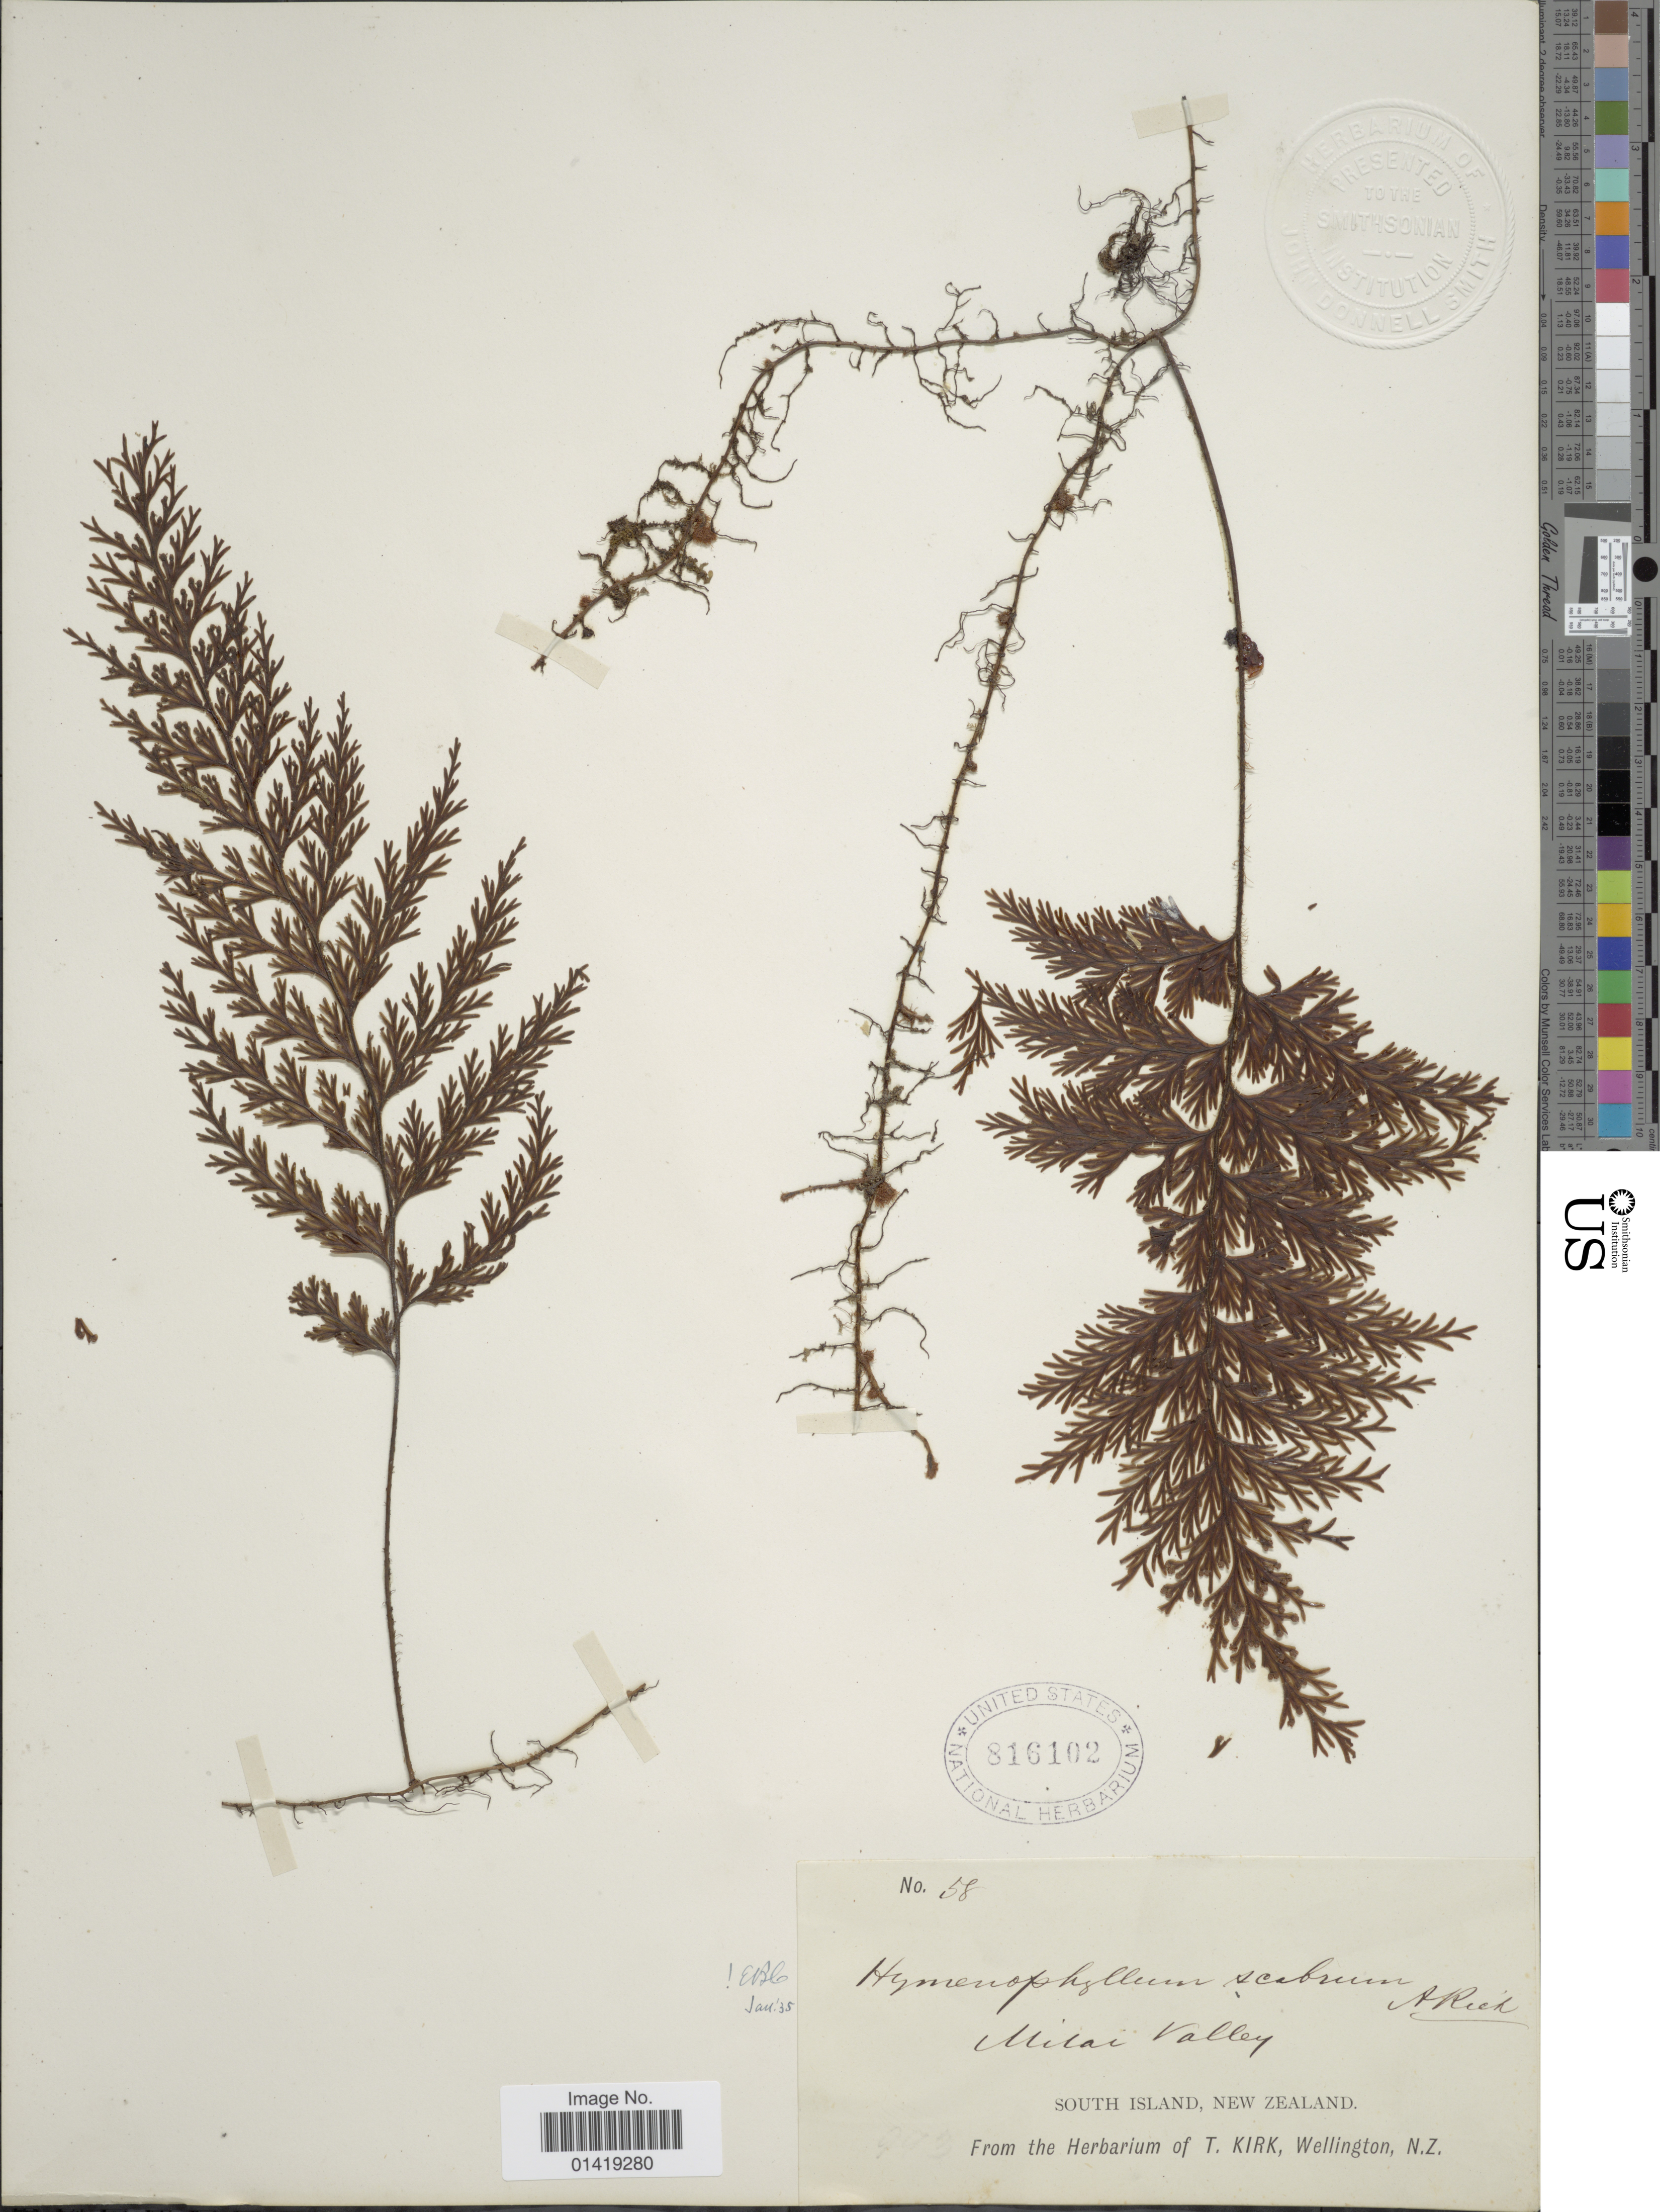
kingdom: Plantae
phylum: Tracheophyta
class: Polypodiopsida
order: Hymenophyllales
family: Hymenophyllaceae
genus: Hymenophyllum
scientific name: Hymenophyllum scabrum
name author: A. Rich.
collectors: ex Herb. T. Kirk, Wellington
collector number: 58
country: New Zealand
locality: South Island New Zealand Milai valley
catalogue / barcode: US 816102